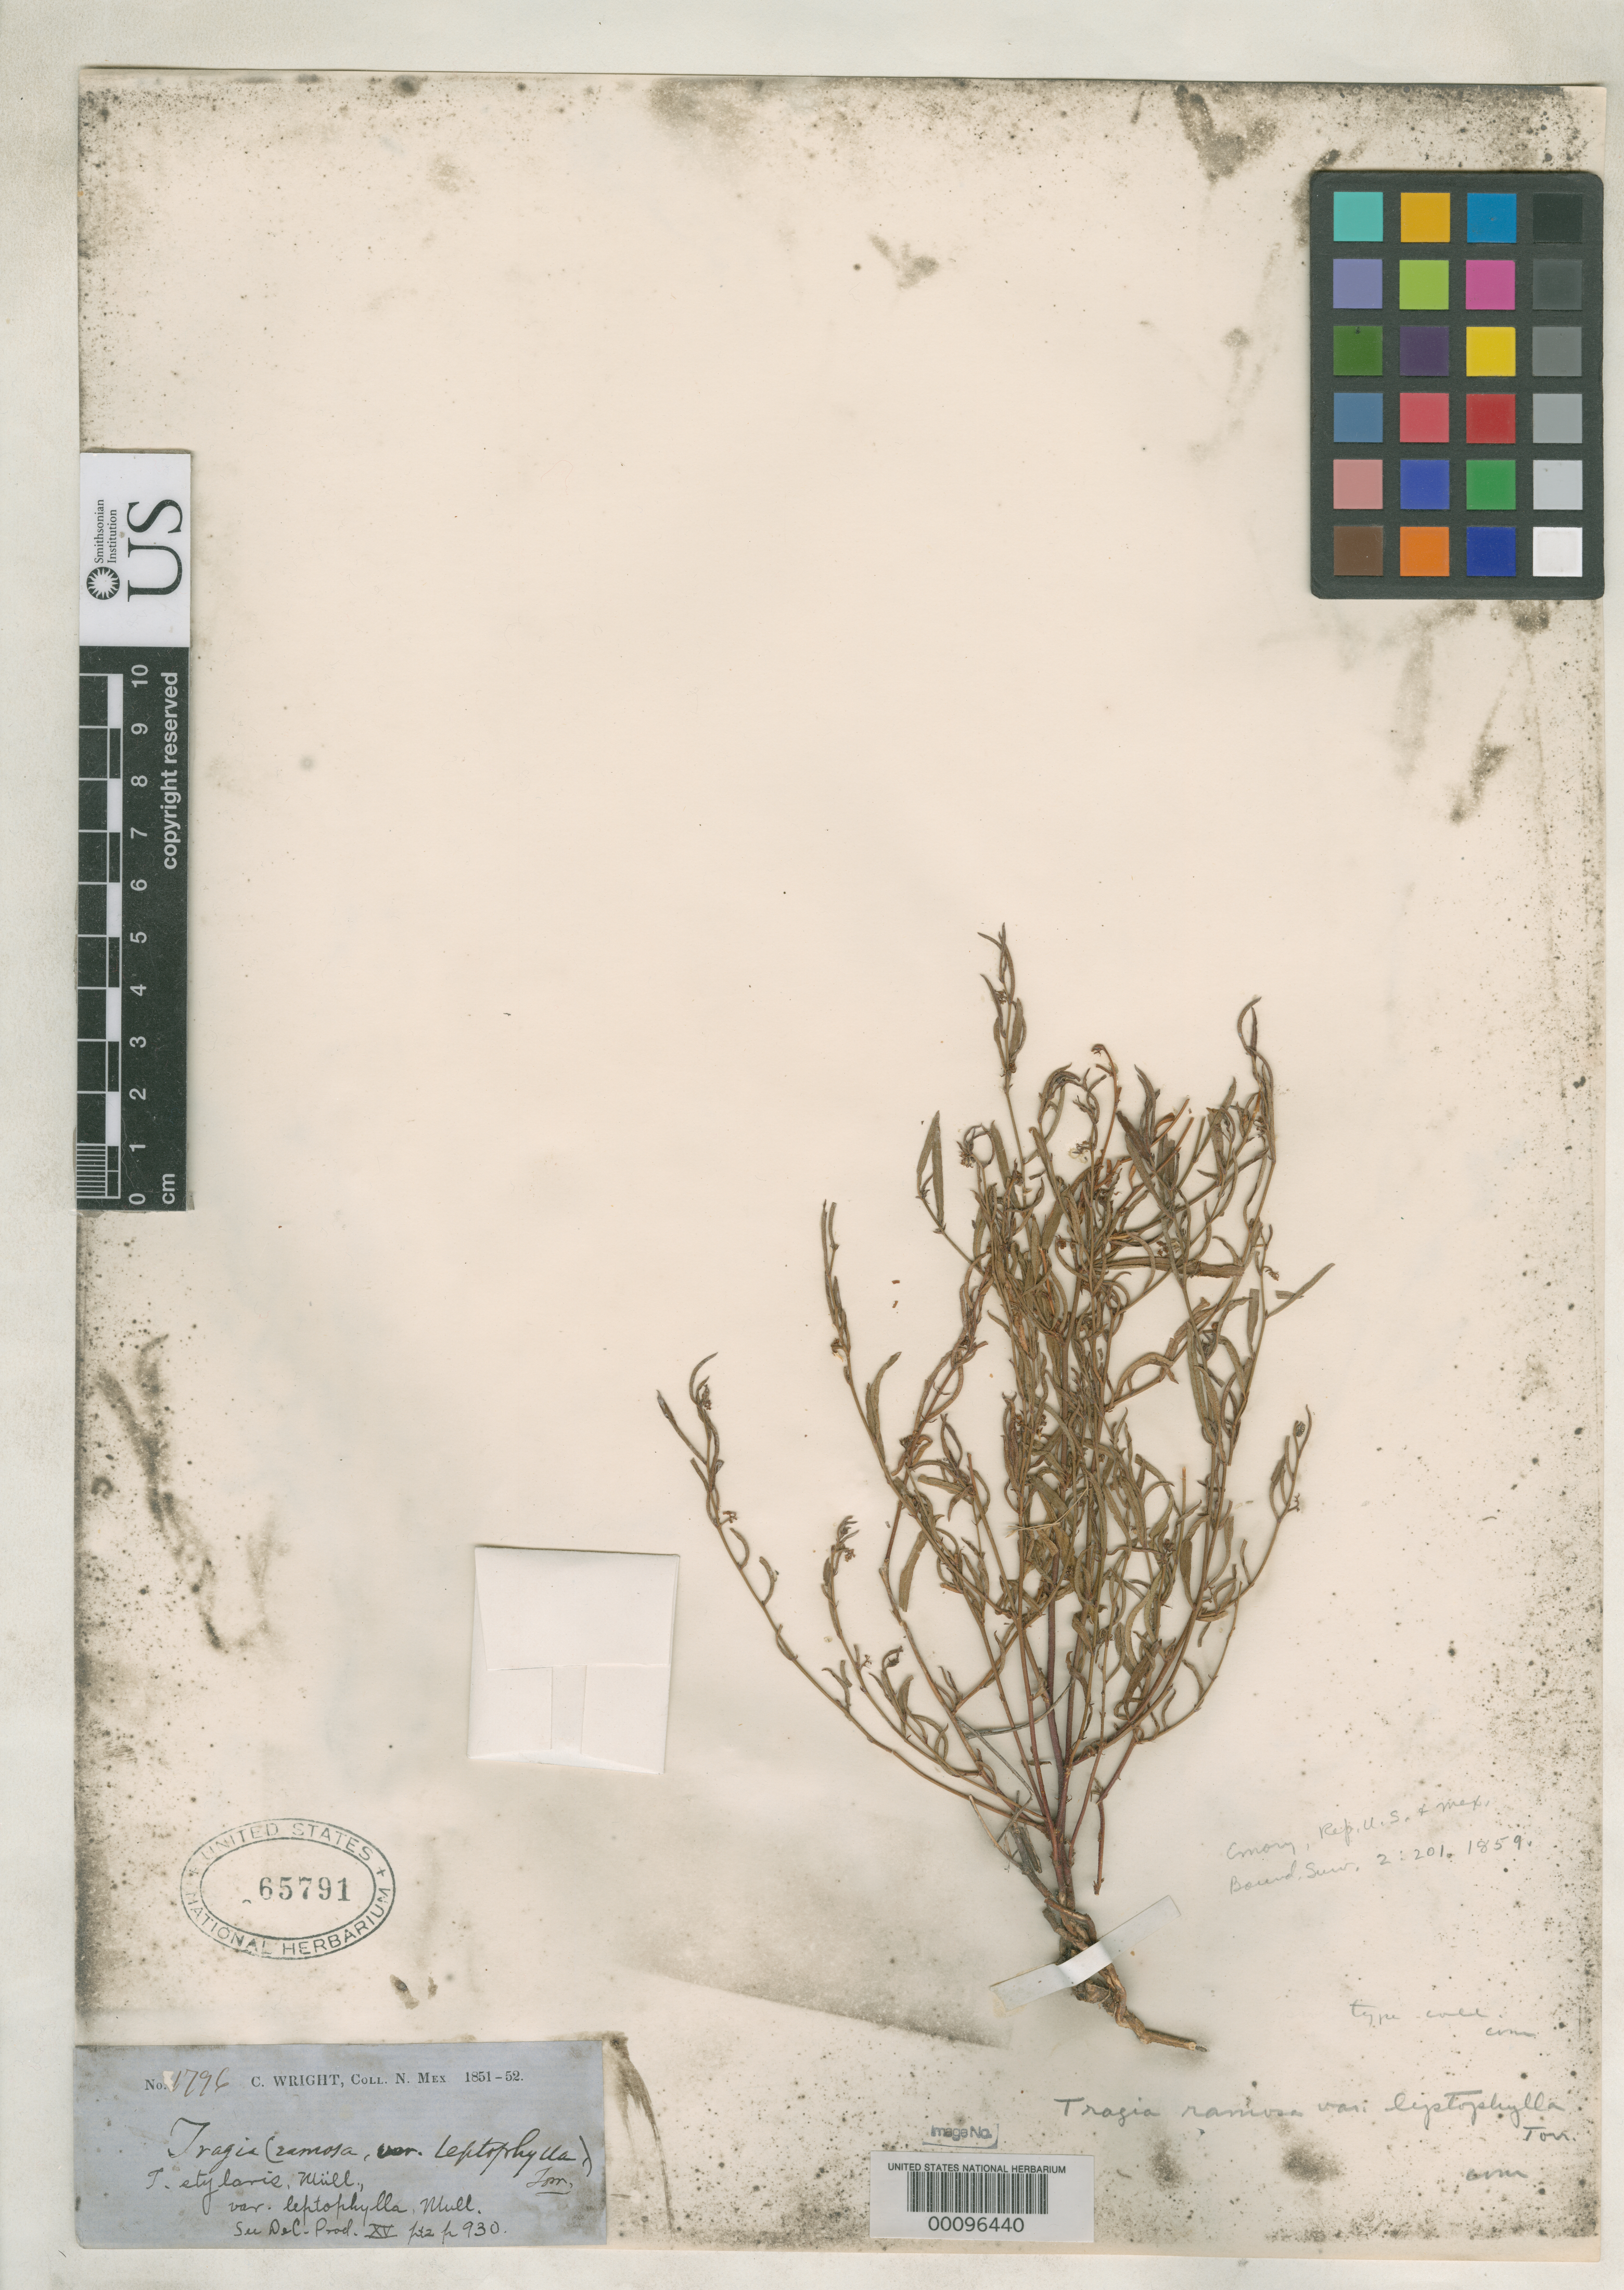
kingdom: Plantae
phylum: Tracheophyta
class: Magnoliopsida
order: Malpighiales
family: Euphorbiaceae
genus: Tragia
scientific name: Tragia ramosa var. leptophylla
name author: Torr. in Emory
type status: Isosyntype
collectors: C. Wright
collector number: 1796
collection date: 1851/1852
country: United States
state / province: New Mexico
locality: "N. Mex." [=northern Mexico or New Mexico? either way possibly referring to present-day Arizona or Texas]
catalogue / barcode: US 65791